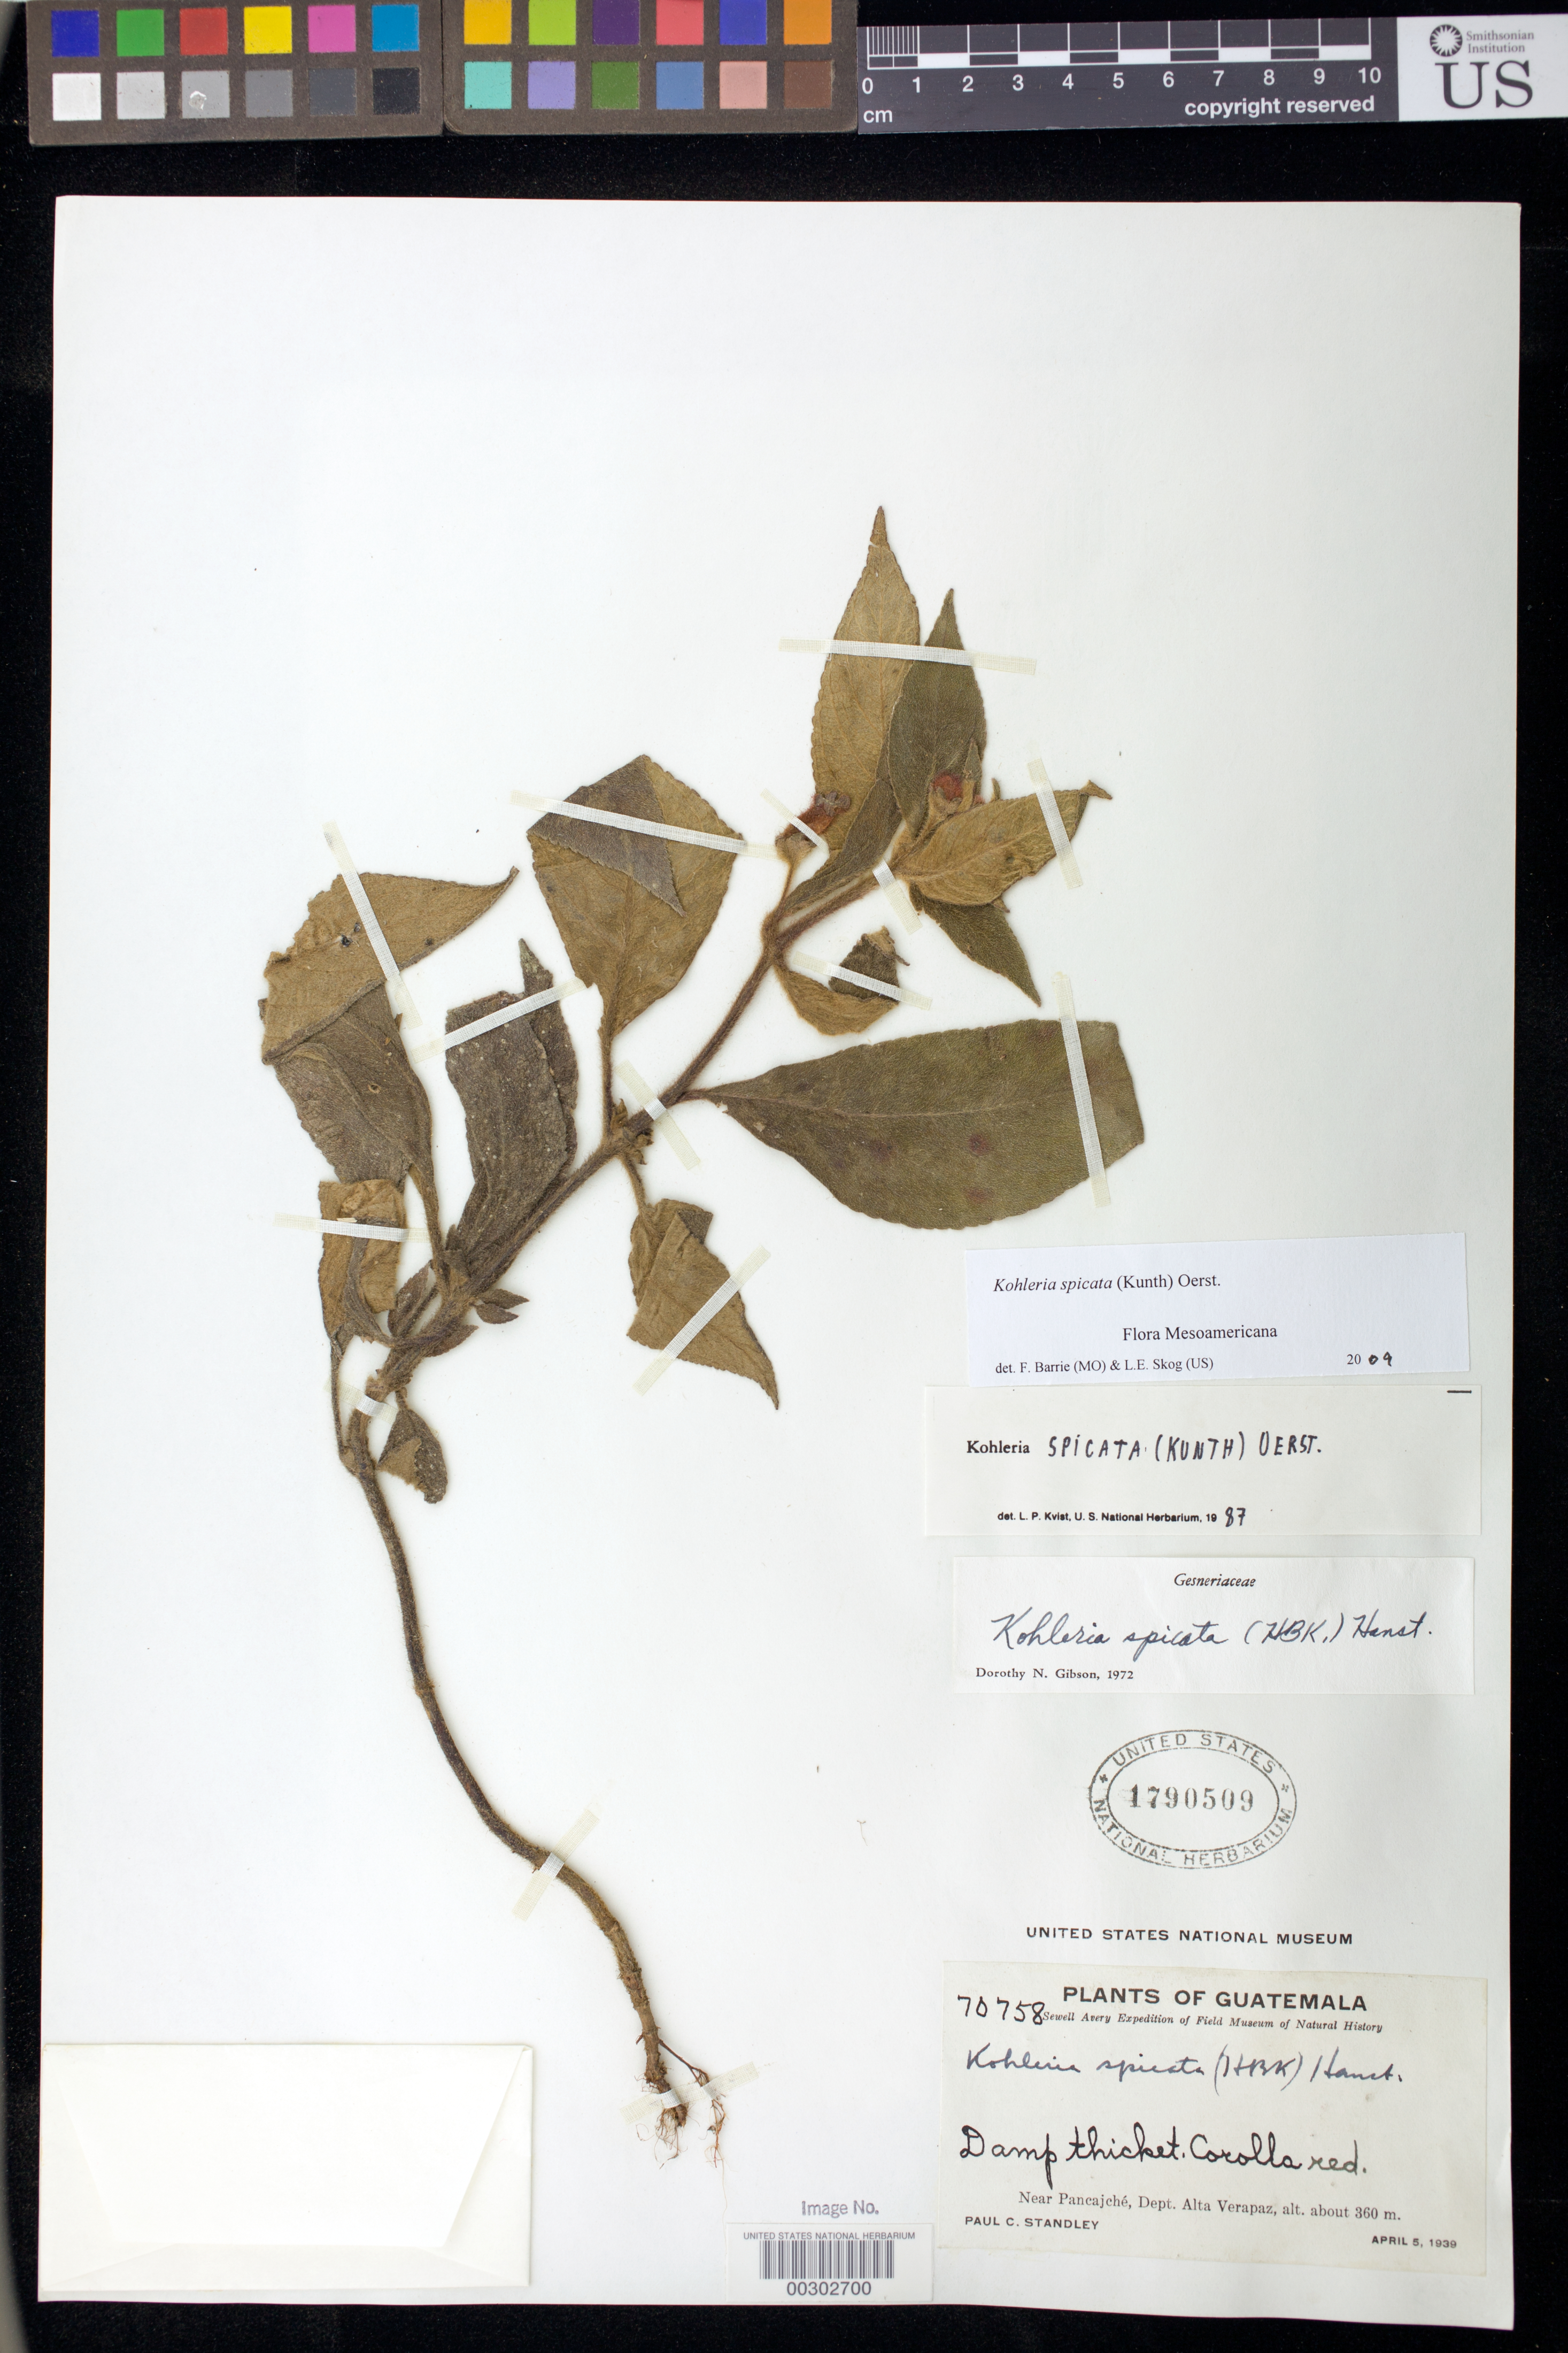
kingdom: Plantae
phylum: Tracheophyta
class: Magnoliopsida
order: Lamiales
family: Gesneriaceae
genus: Kohleria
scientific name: Kohleria spicata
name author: (Kunth) Oerst.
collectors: P. C. Standley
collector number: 70758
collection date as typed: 05 Apr 1939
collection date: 1939-04-05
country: Guatemala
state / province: Alta Verapaz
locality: Near Pancajche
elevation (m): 360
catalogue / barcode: US 1790509